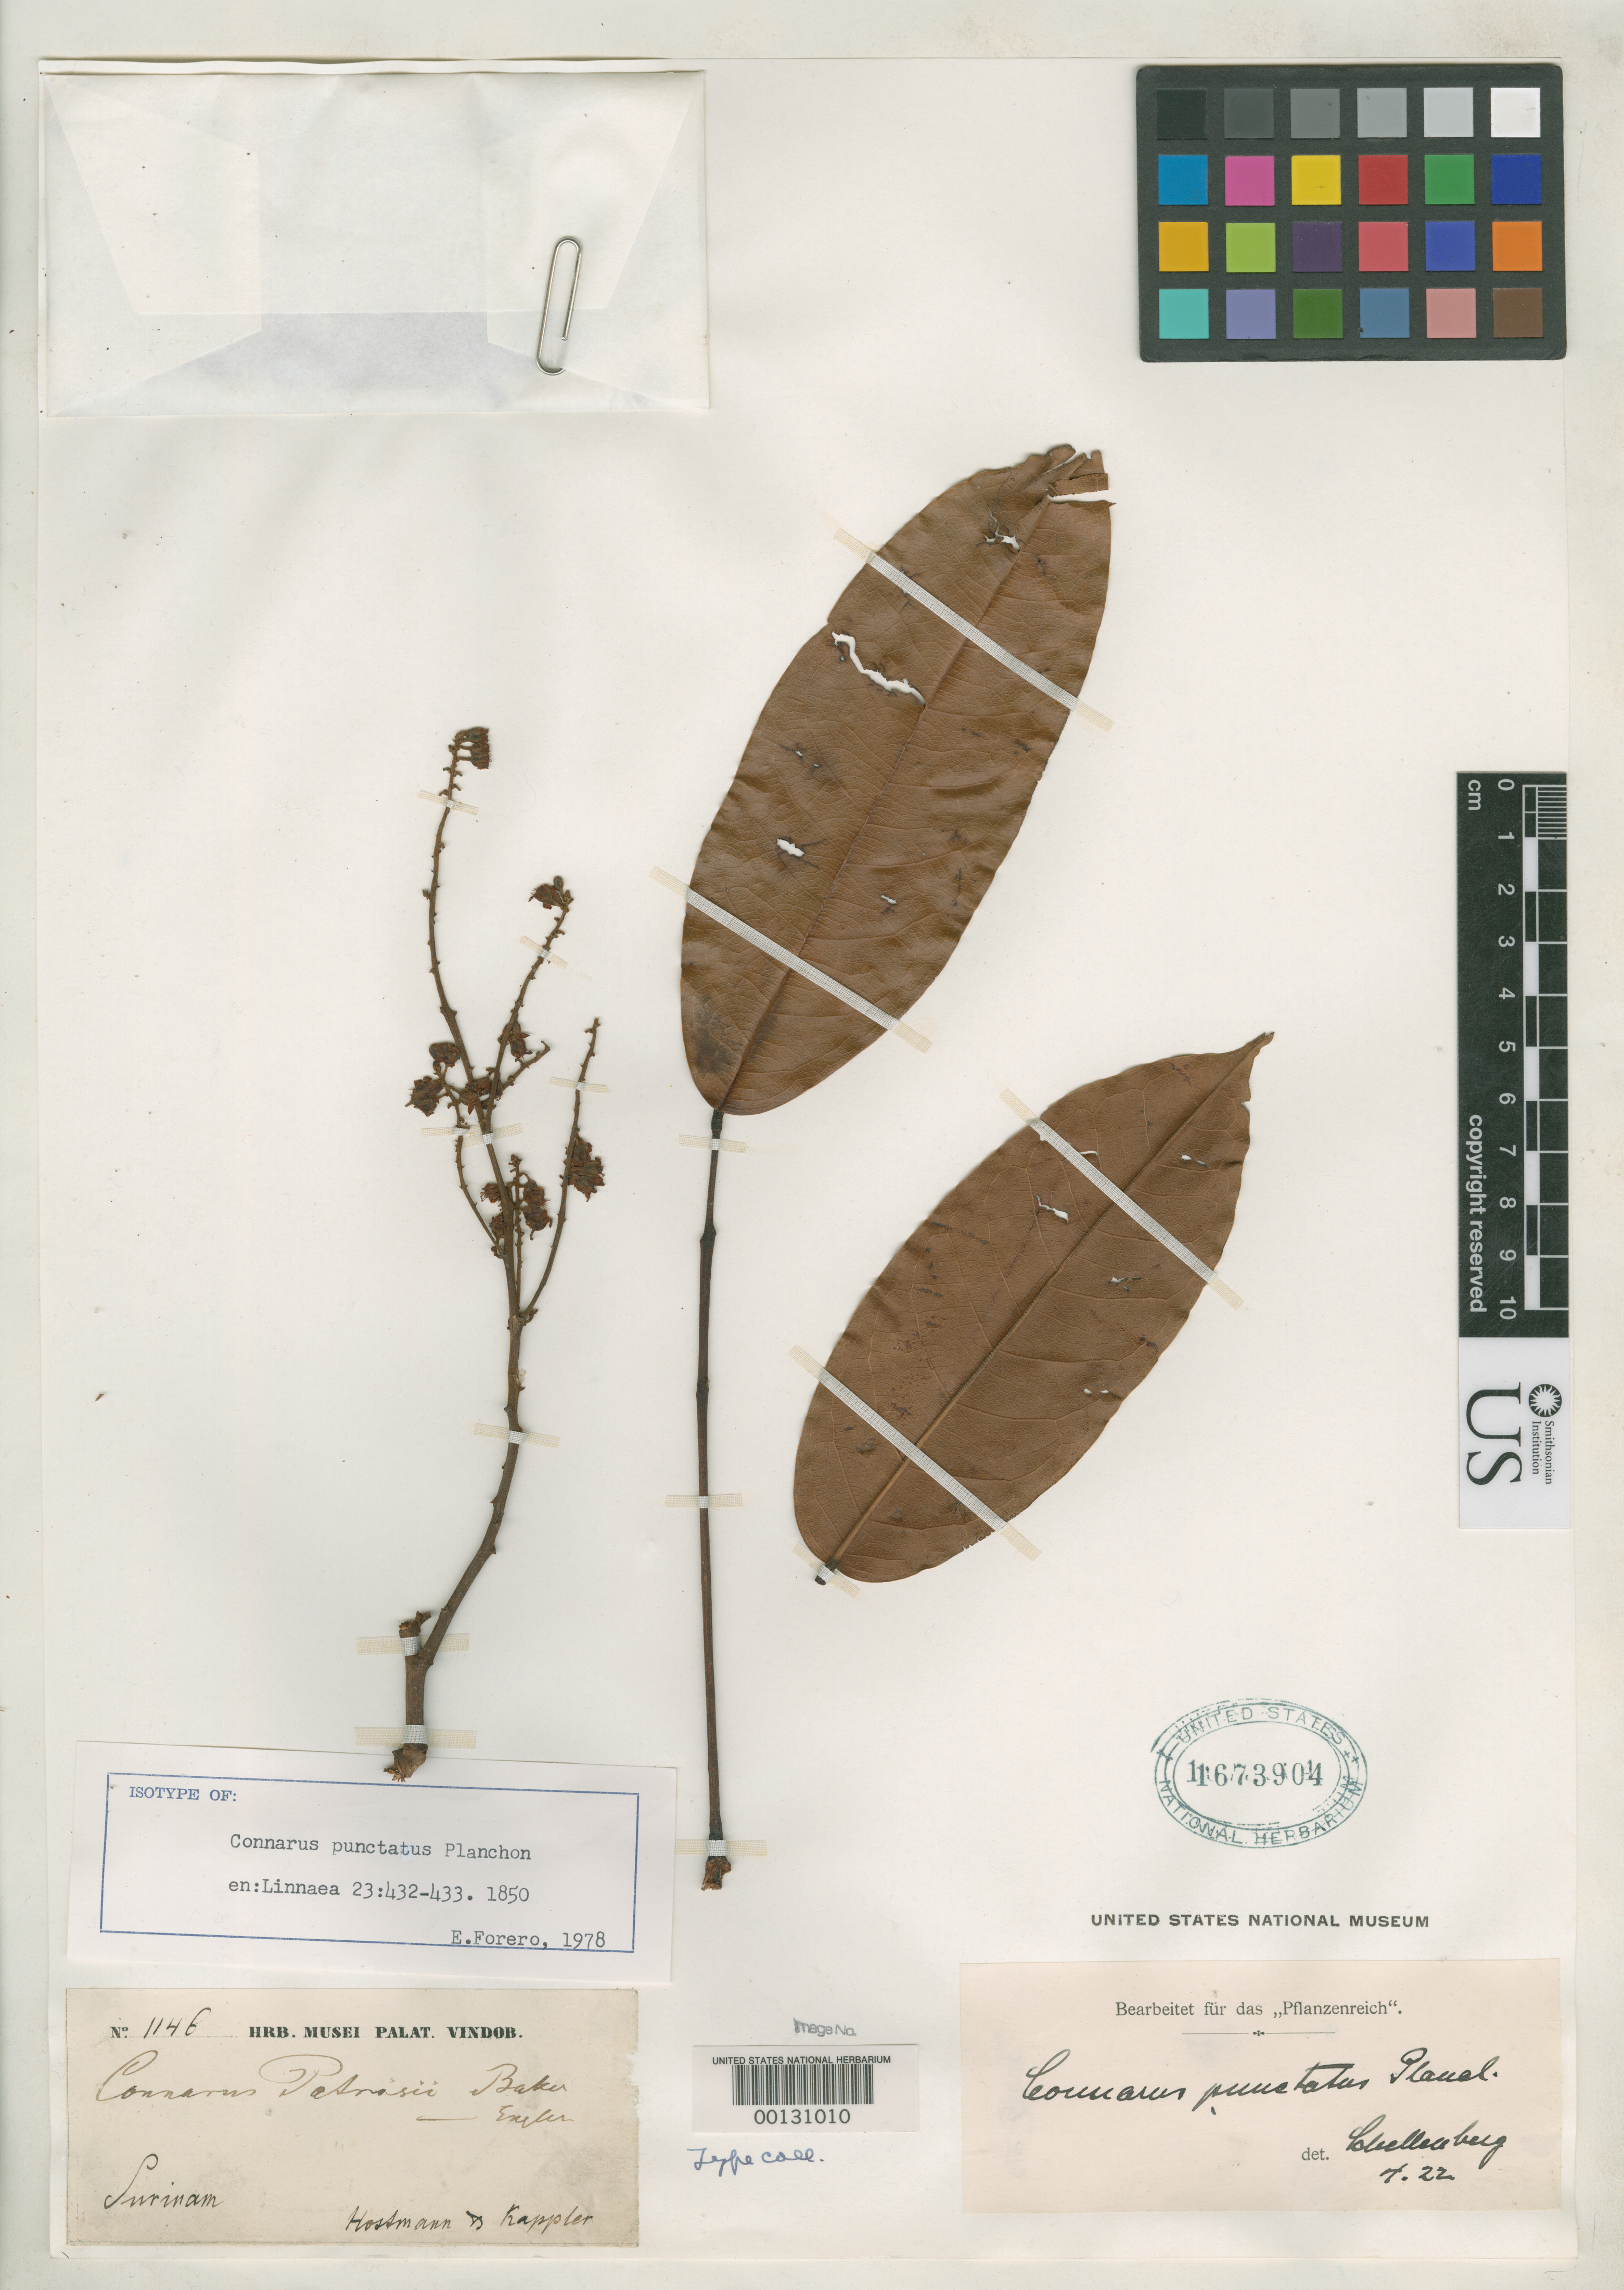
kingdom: Plantae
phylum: Tracheophyta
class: Magnoliopsida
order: Oxalidales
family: Connaraceae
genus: Connarus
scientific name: Connarus punctatus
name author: Planch.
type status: Isotype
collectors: F. Hostmann & A. Kappler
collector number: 1146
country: Suriname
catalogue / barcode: US 1673904